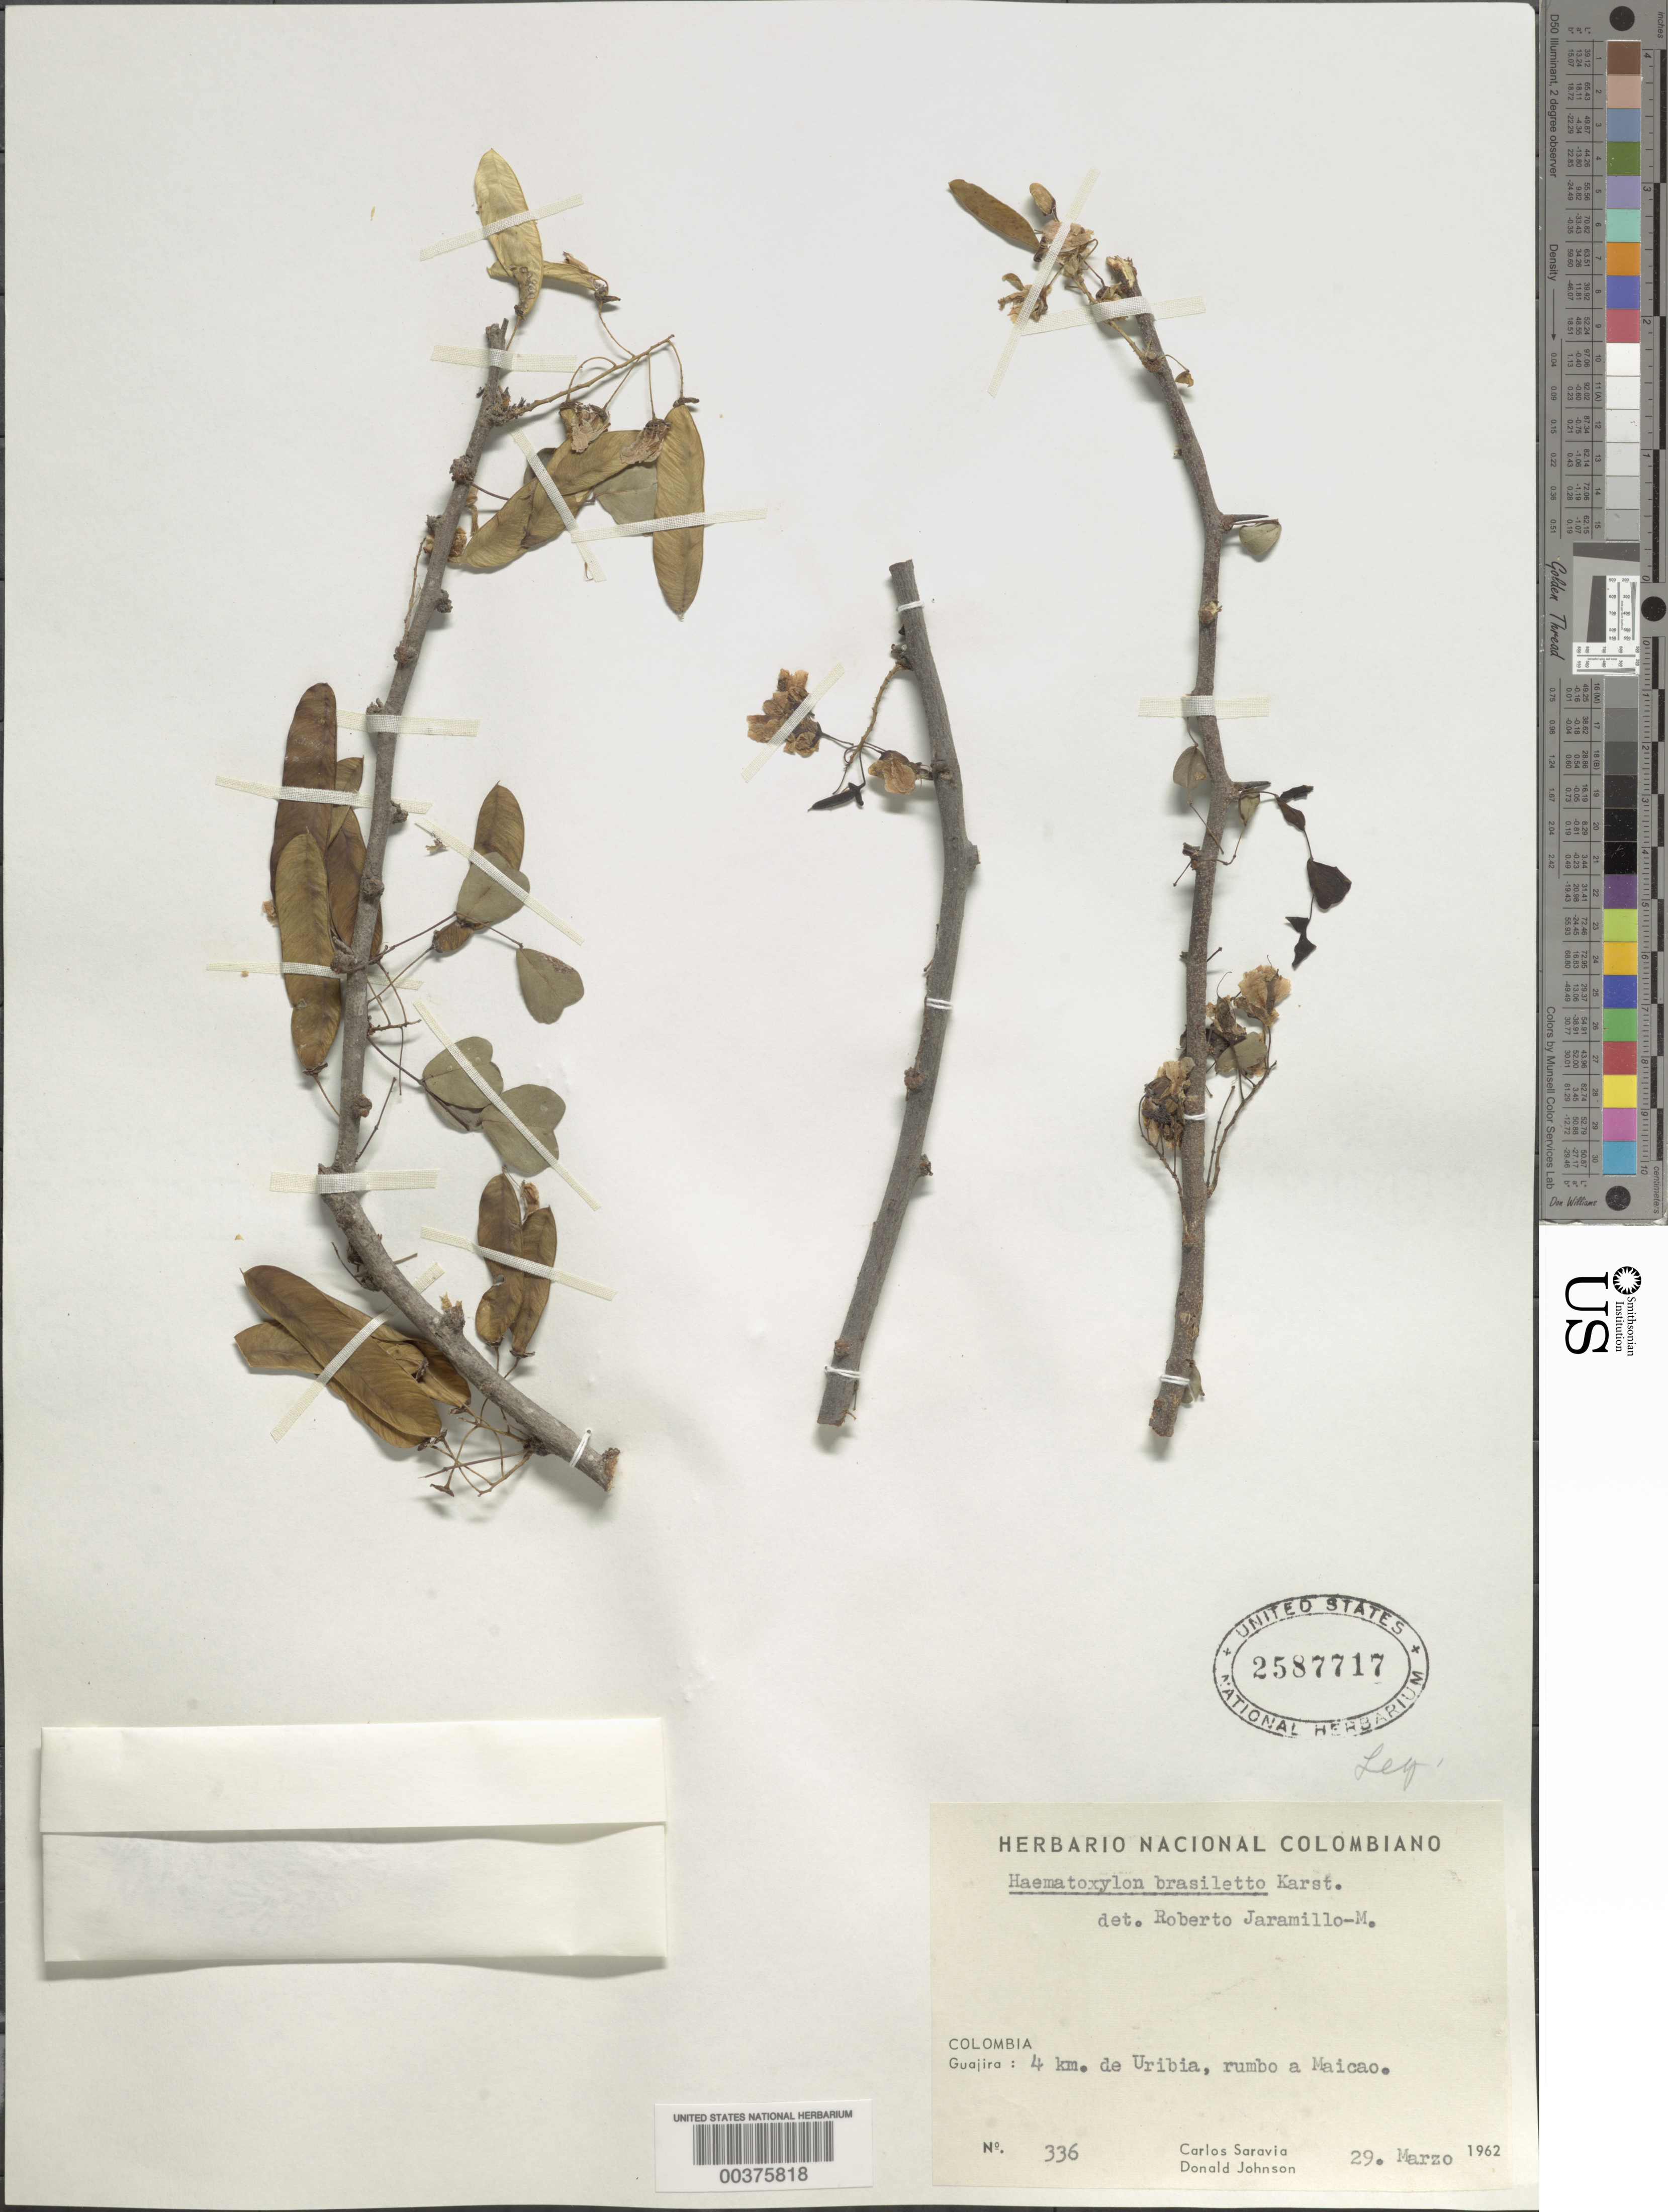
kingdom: Plantae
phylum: Tracheophyta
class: Magnoliopsida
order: Fabales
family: Fabaceae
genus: Haematoxylum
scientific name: Haematoxylum brasiletto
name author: H. Karst.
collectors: C. Saravia T. & D. Johnson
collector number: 336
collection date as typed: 29 Mar 1962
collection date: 1962-03-29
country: Colombia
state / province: La Guajira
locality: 4 km de Uribia, Rumbo a Maicao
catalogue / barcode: US 2587717